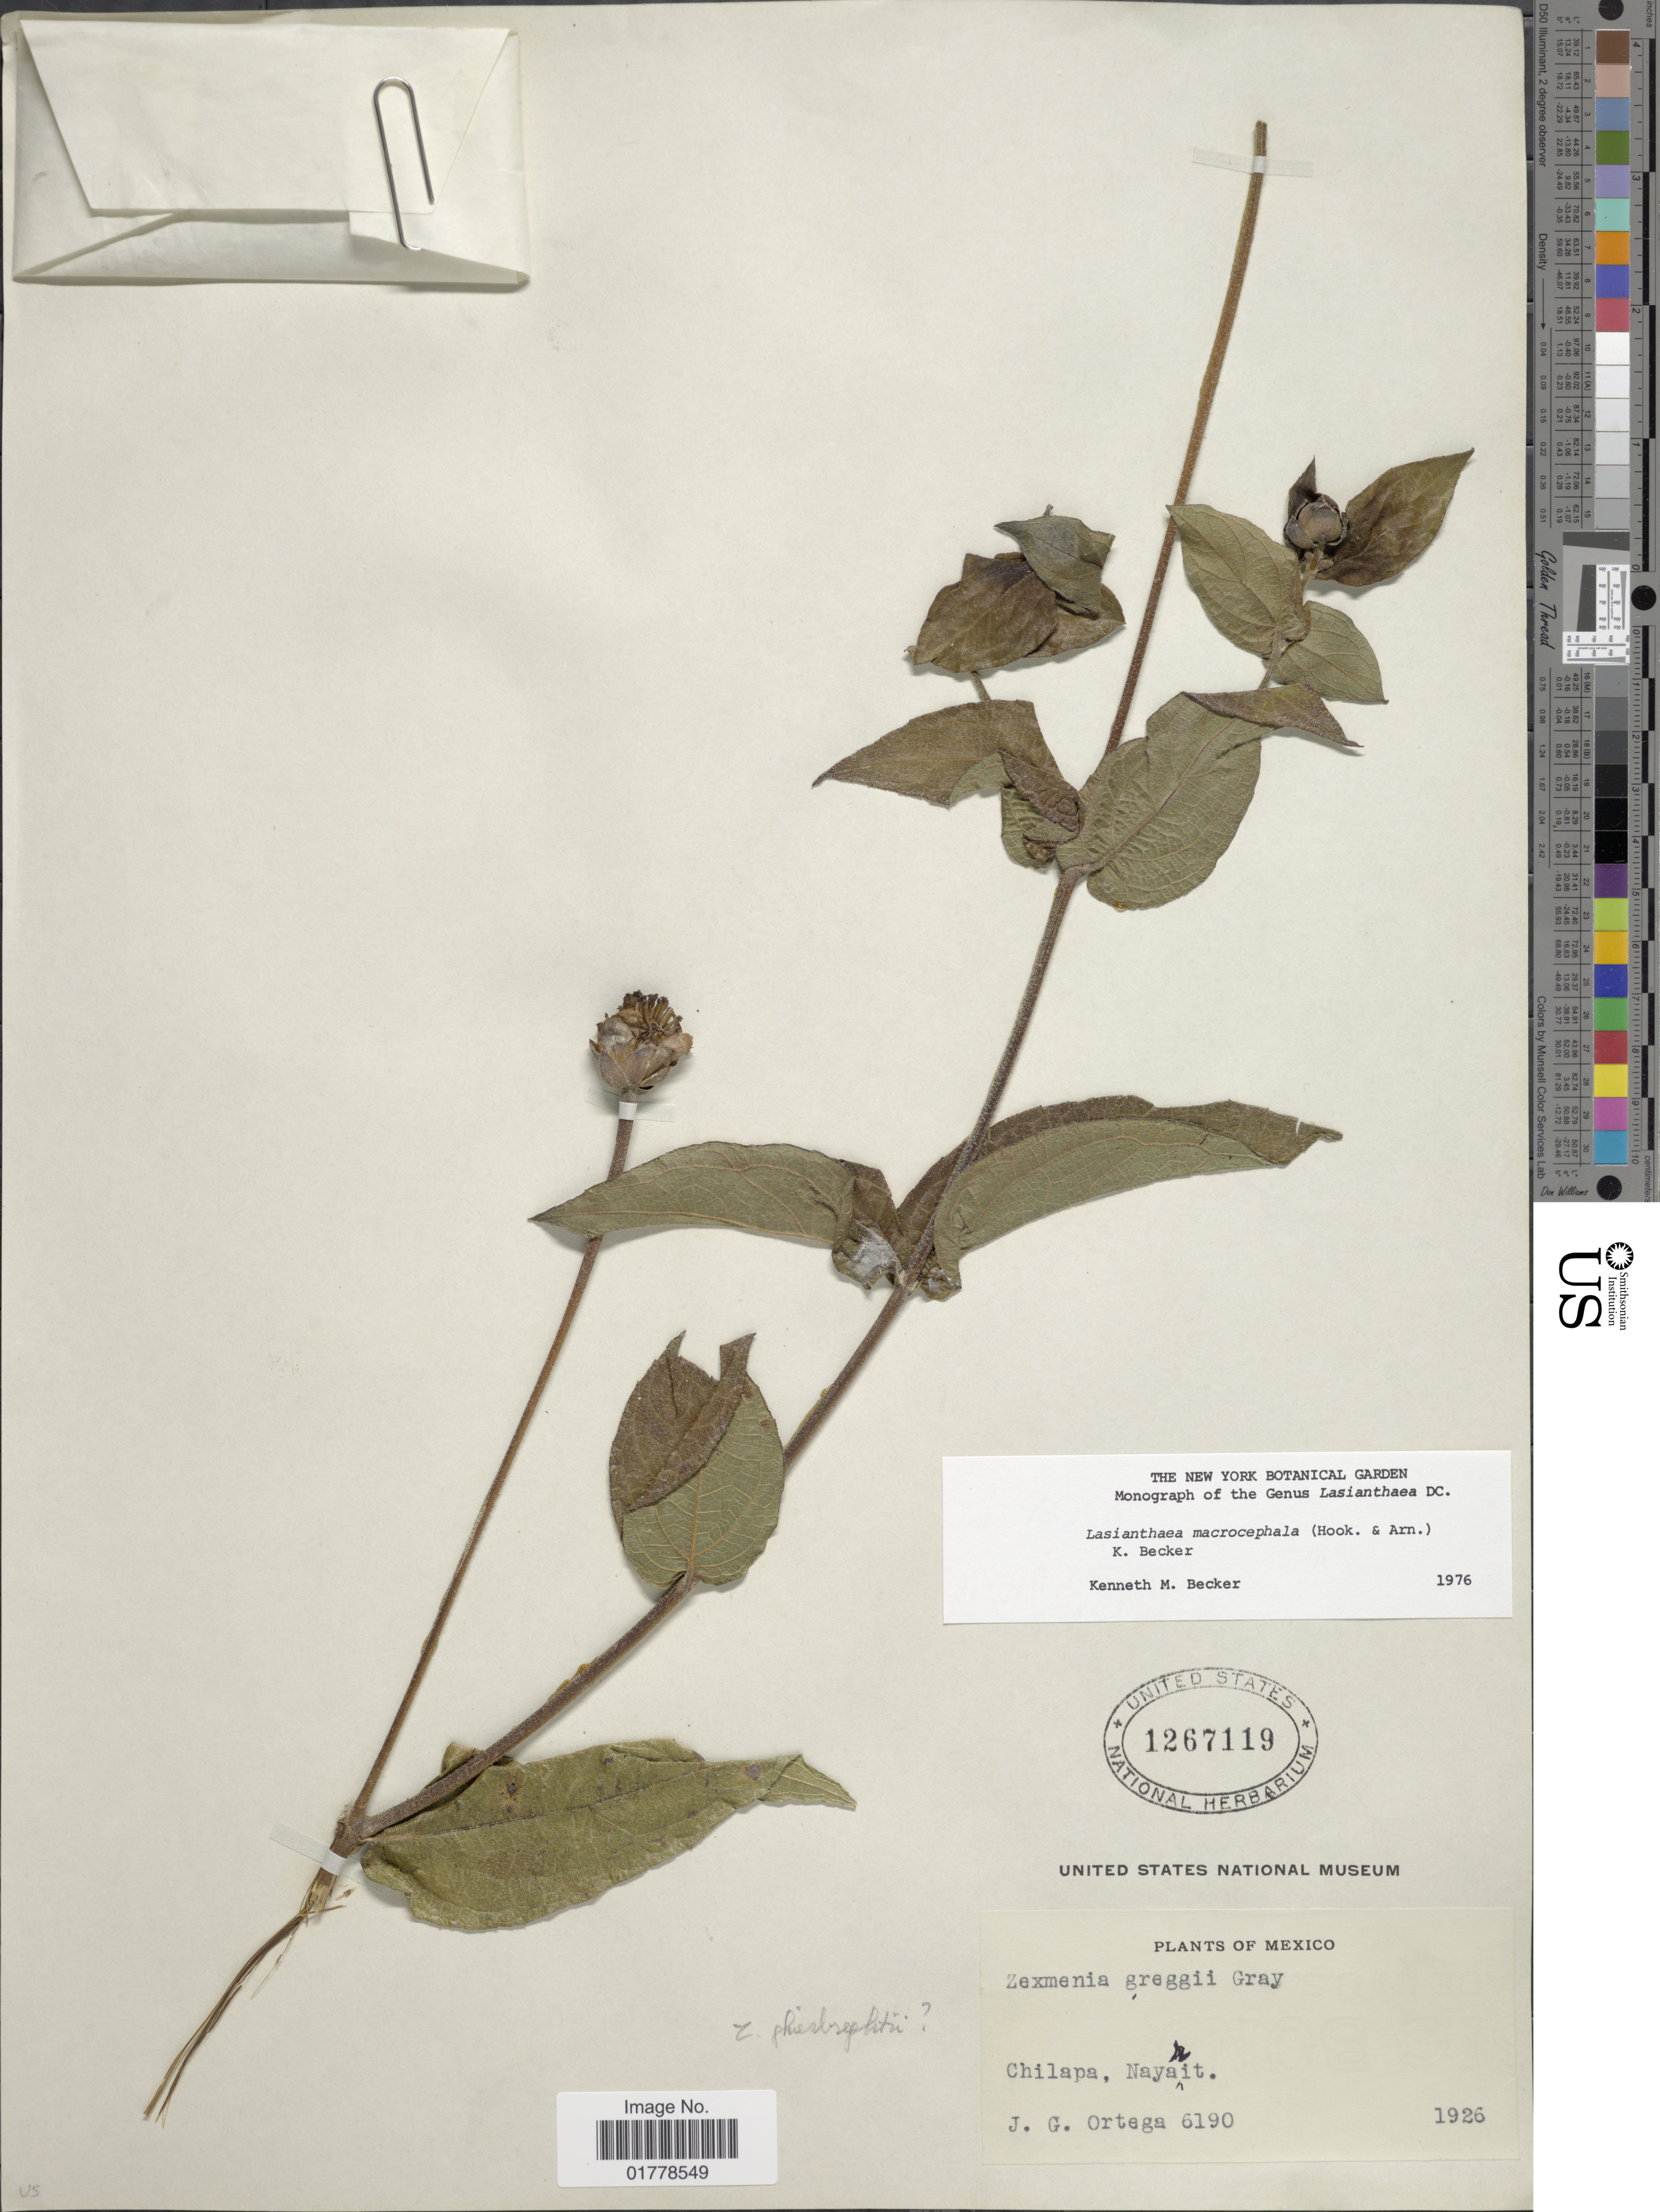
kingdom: Plantae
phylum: Tracheophyta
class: Magnoliopsida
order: Asterales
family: Asteraceae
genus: Lasianthaea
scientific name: Lasianthaea macrocephala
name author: (Hook. & Arn.) K.M. Becker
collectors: J. Ortega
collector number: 6190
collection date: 1926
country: Mexico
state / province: Nayarit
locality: Chilapa, Nayarit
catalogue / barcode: US 1267119